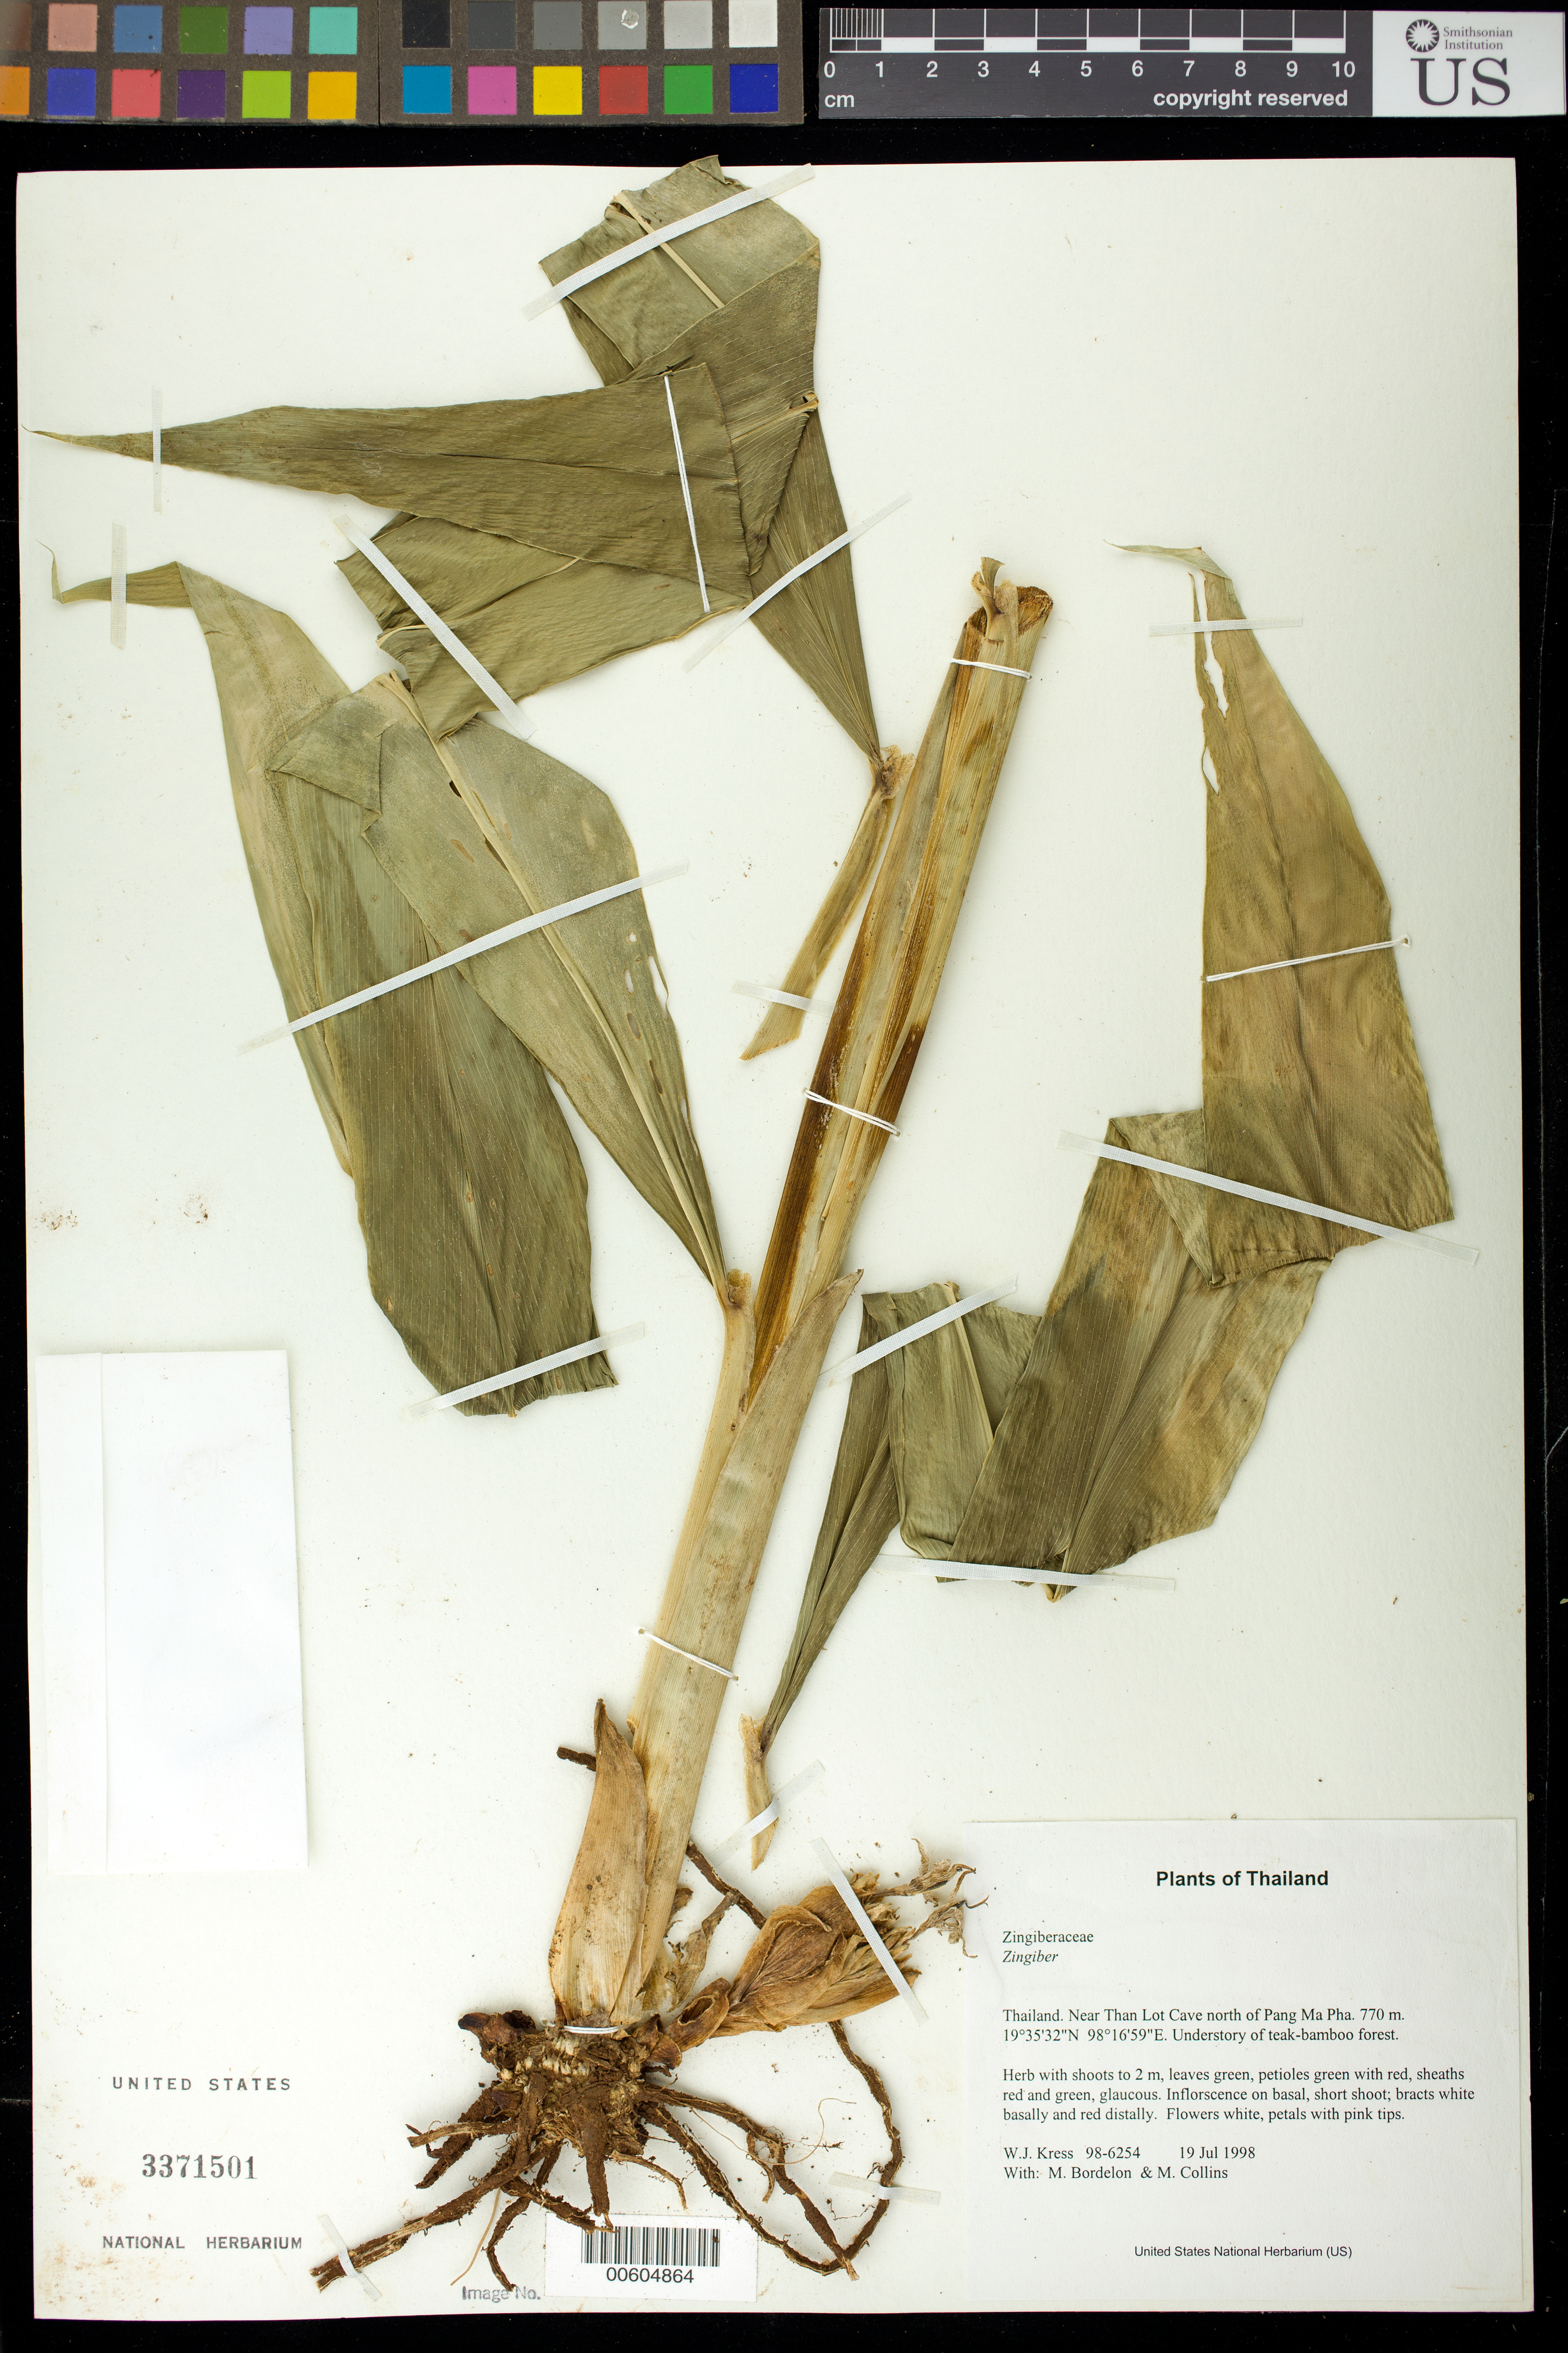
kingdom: Plantae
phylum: Tracheophyta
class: Liliopsida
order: Zingiberales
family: Zingiberaceae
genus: Zingiber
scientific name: Zingiber sp.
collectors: W. J. Kress, M. Bordelon & M. Collins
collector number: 98-6254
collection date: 1998-07-19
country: Thailand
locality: Near Than Lot Cave north of Pang Ma Pha.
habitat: Understory of teak-bamboo forest.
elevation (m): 770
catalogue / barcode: US 3371501